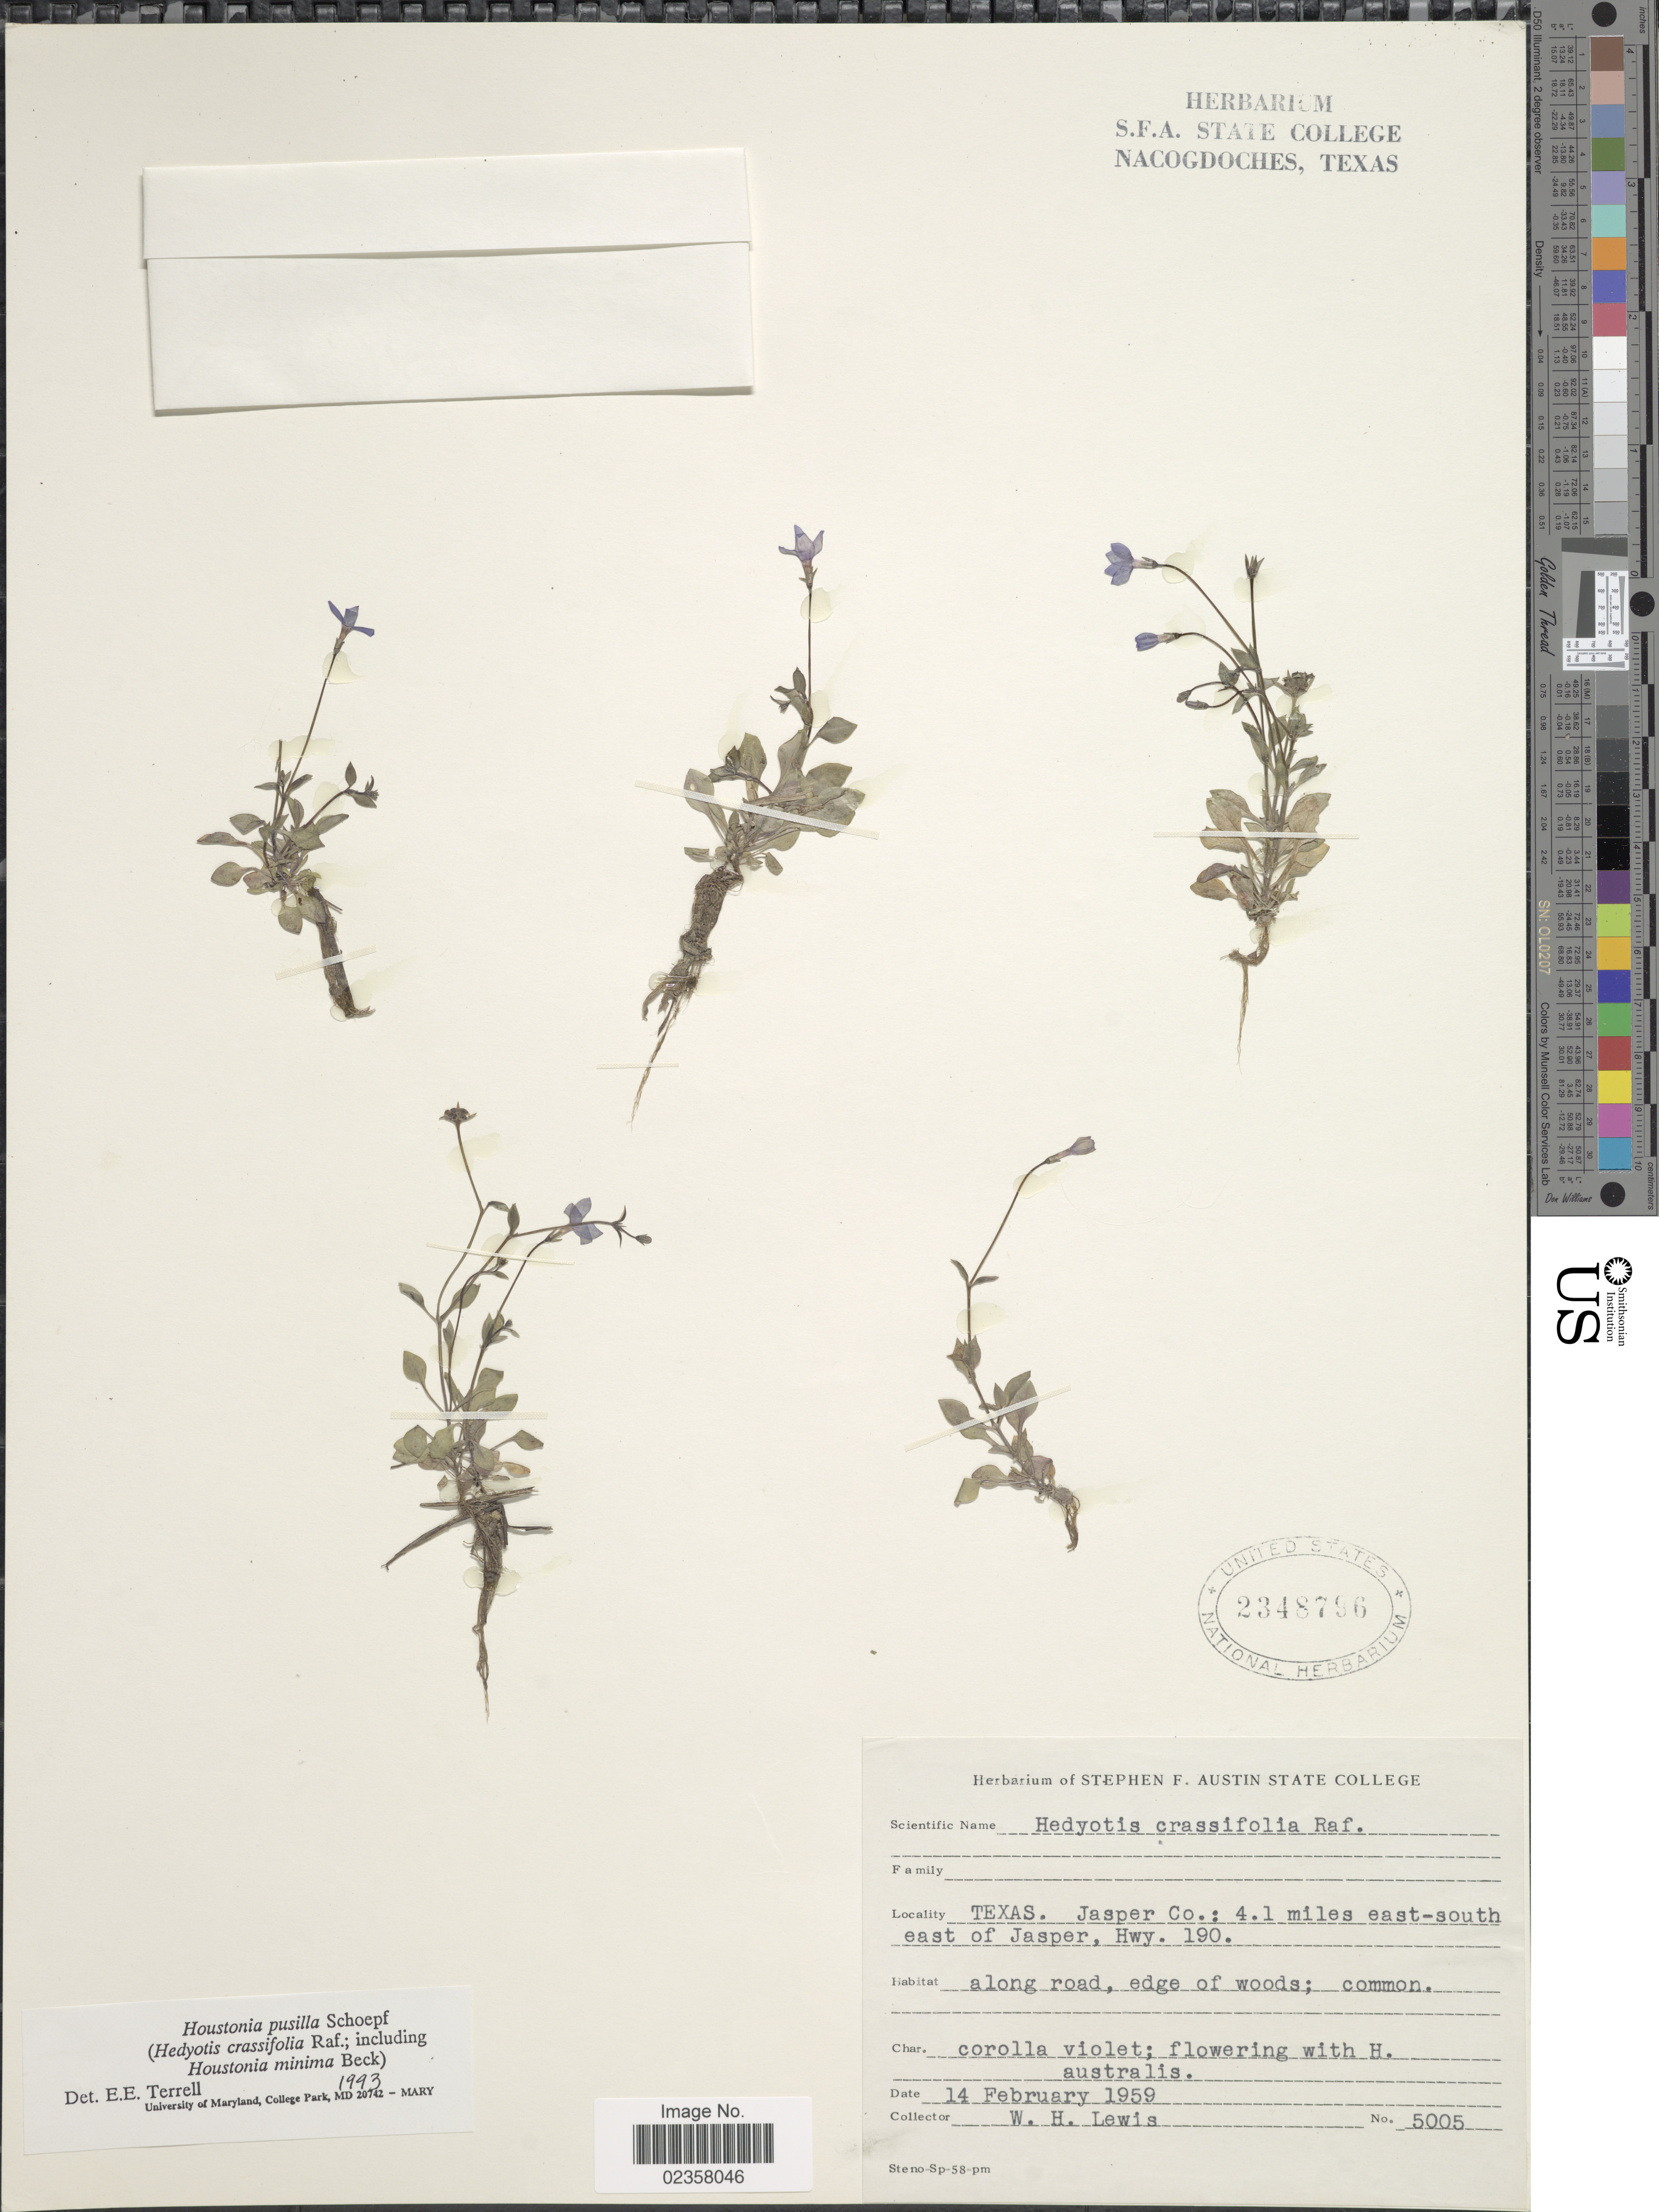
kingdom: Plantae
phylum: Tracheophyta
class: Magnoliopsida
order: Gentianales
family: Rubiaceae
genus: Houstonia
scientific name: Houstonia pusilla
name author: Schoepf.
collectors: W. H. Lewis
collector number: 5005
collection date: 1959-02-14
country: United States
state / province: Texas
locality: Texas, Jasper Co.: 4.1 miles east-south east of Jasper, Hwy. 190.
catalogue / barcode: US 2348796